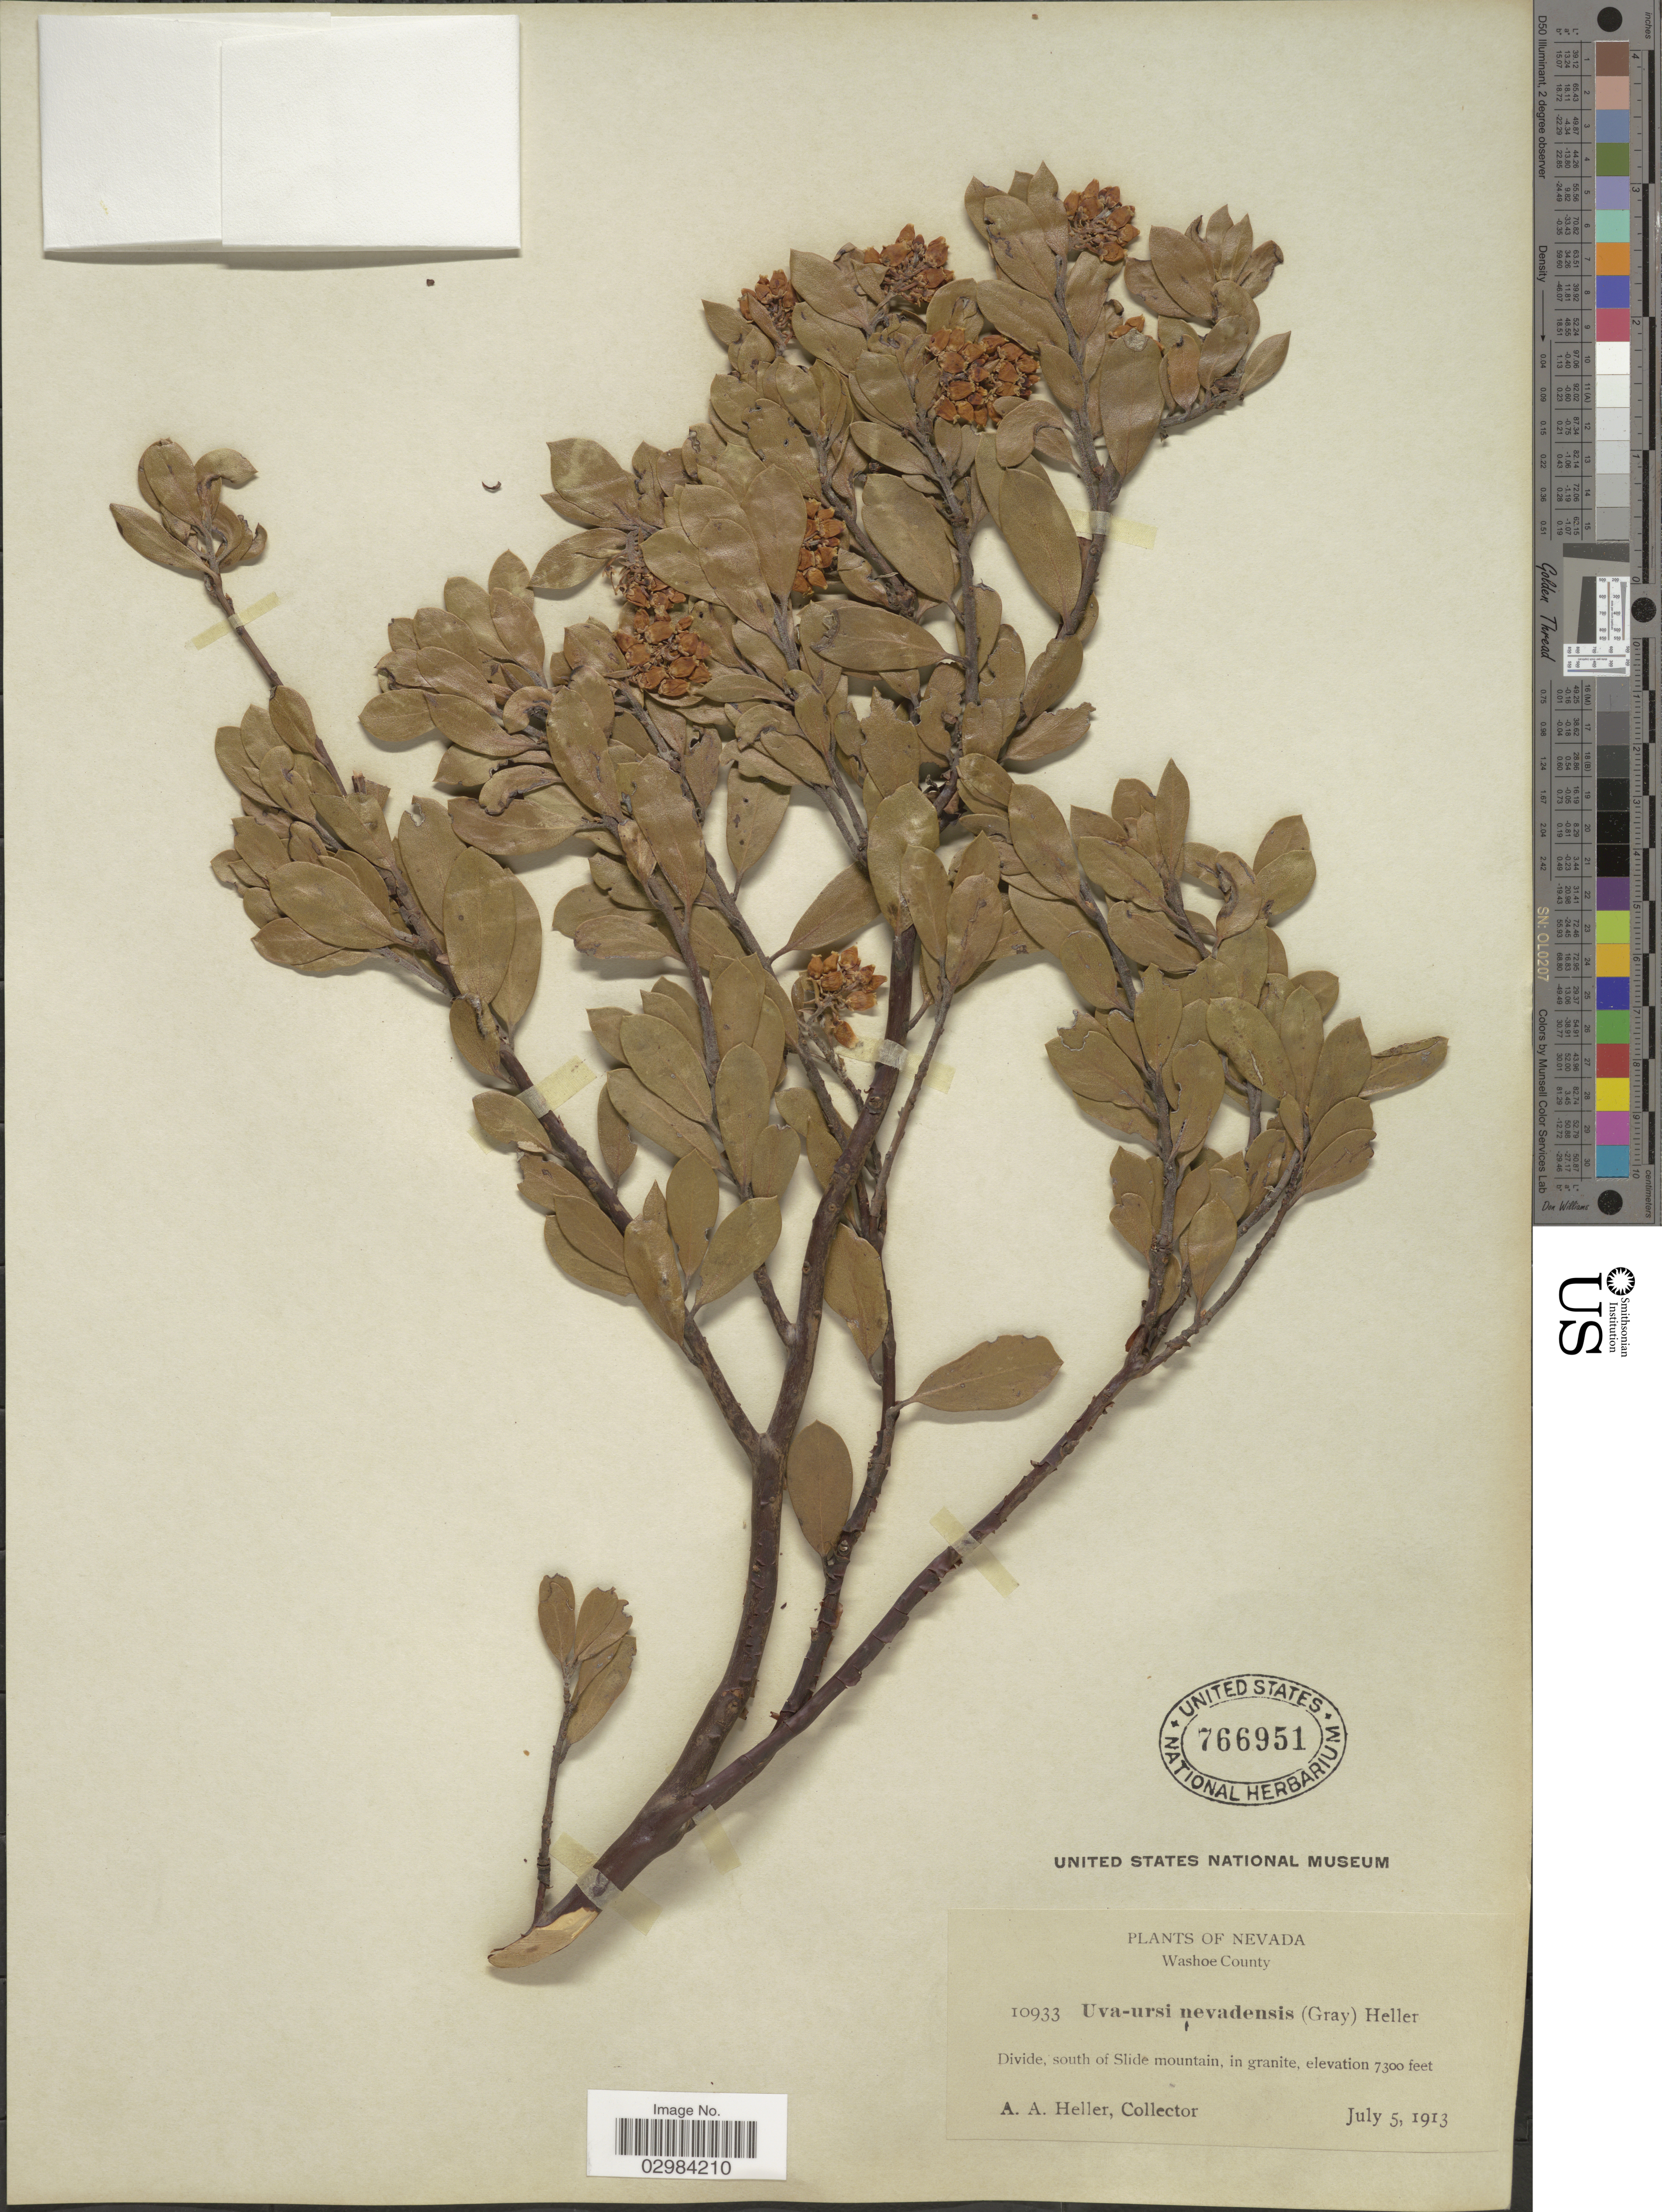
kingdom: Plantae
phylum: Tracheophyta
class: Magnoliopsida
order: Ericales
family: Ericaceae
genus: Arctostaphylos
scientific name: Arctostaphylos nevadensis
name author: A. Gray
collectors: A. A. Heller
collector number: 10933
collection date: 1913-07-05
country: United States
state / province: Nevada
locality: Washoe County, Divide, south of Slide mountain, in granite.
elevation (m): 2225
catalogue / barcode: US 766951